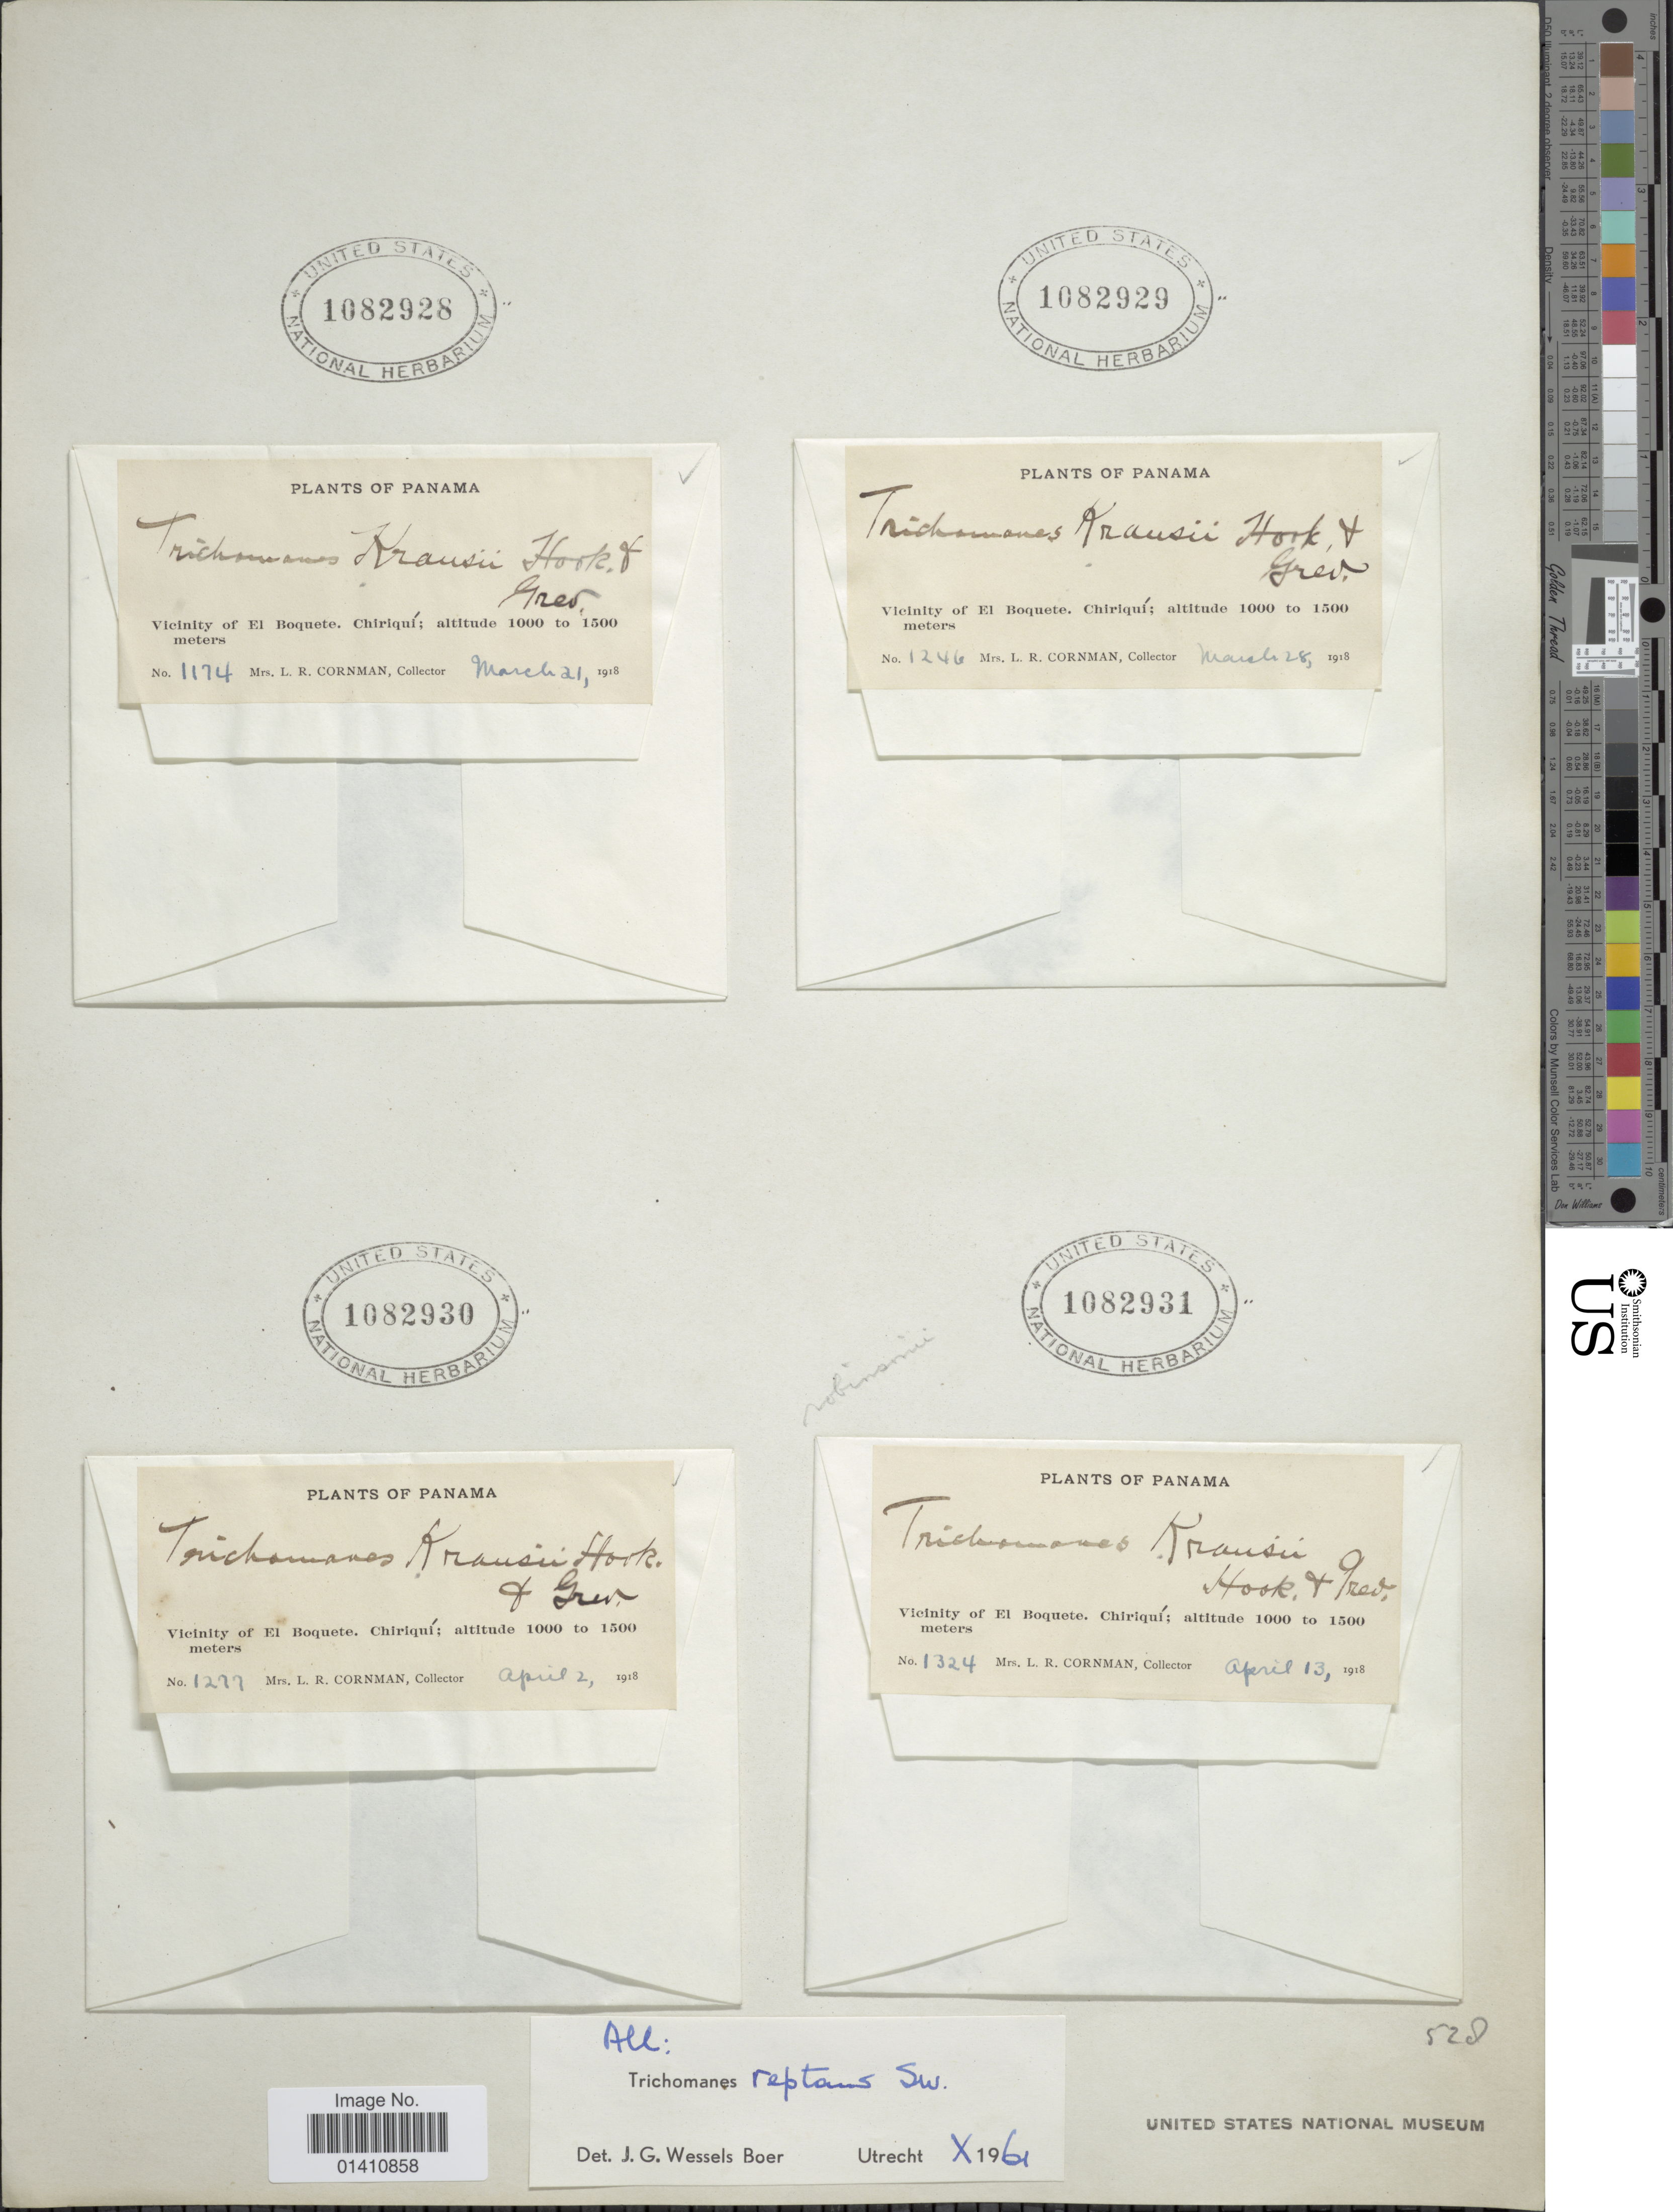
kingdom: Plantae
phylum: Tracheophyta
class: Polypodiopsida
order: Hymenophyllales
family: Hymenophyllaceae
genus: Didymoglossum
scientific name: Didymoglossum reptans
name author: (Sw.) C. Presl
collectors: L. Cornman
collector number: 1246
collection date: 1918-03-25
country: Panama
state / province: Chiriqui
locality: Vicinity of El Boquete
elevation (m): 1000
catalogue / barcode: US 1082929-4